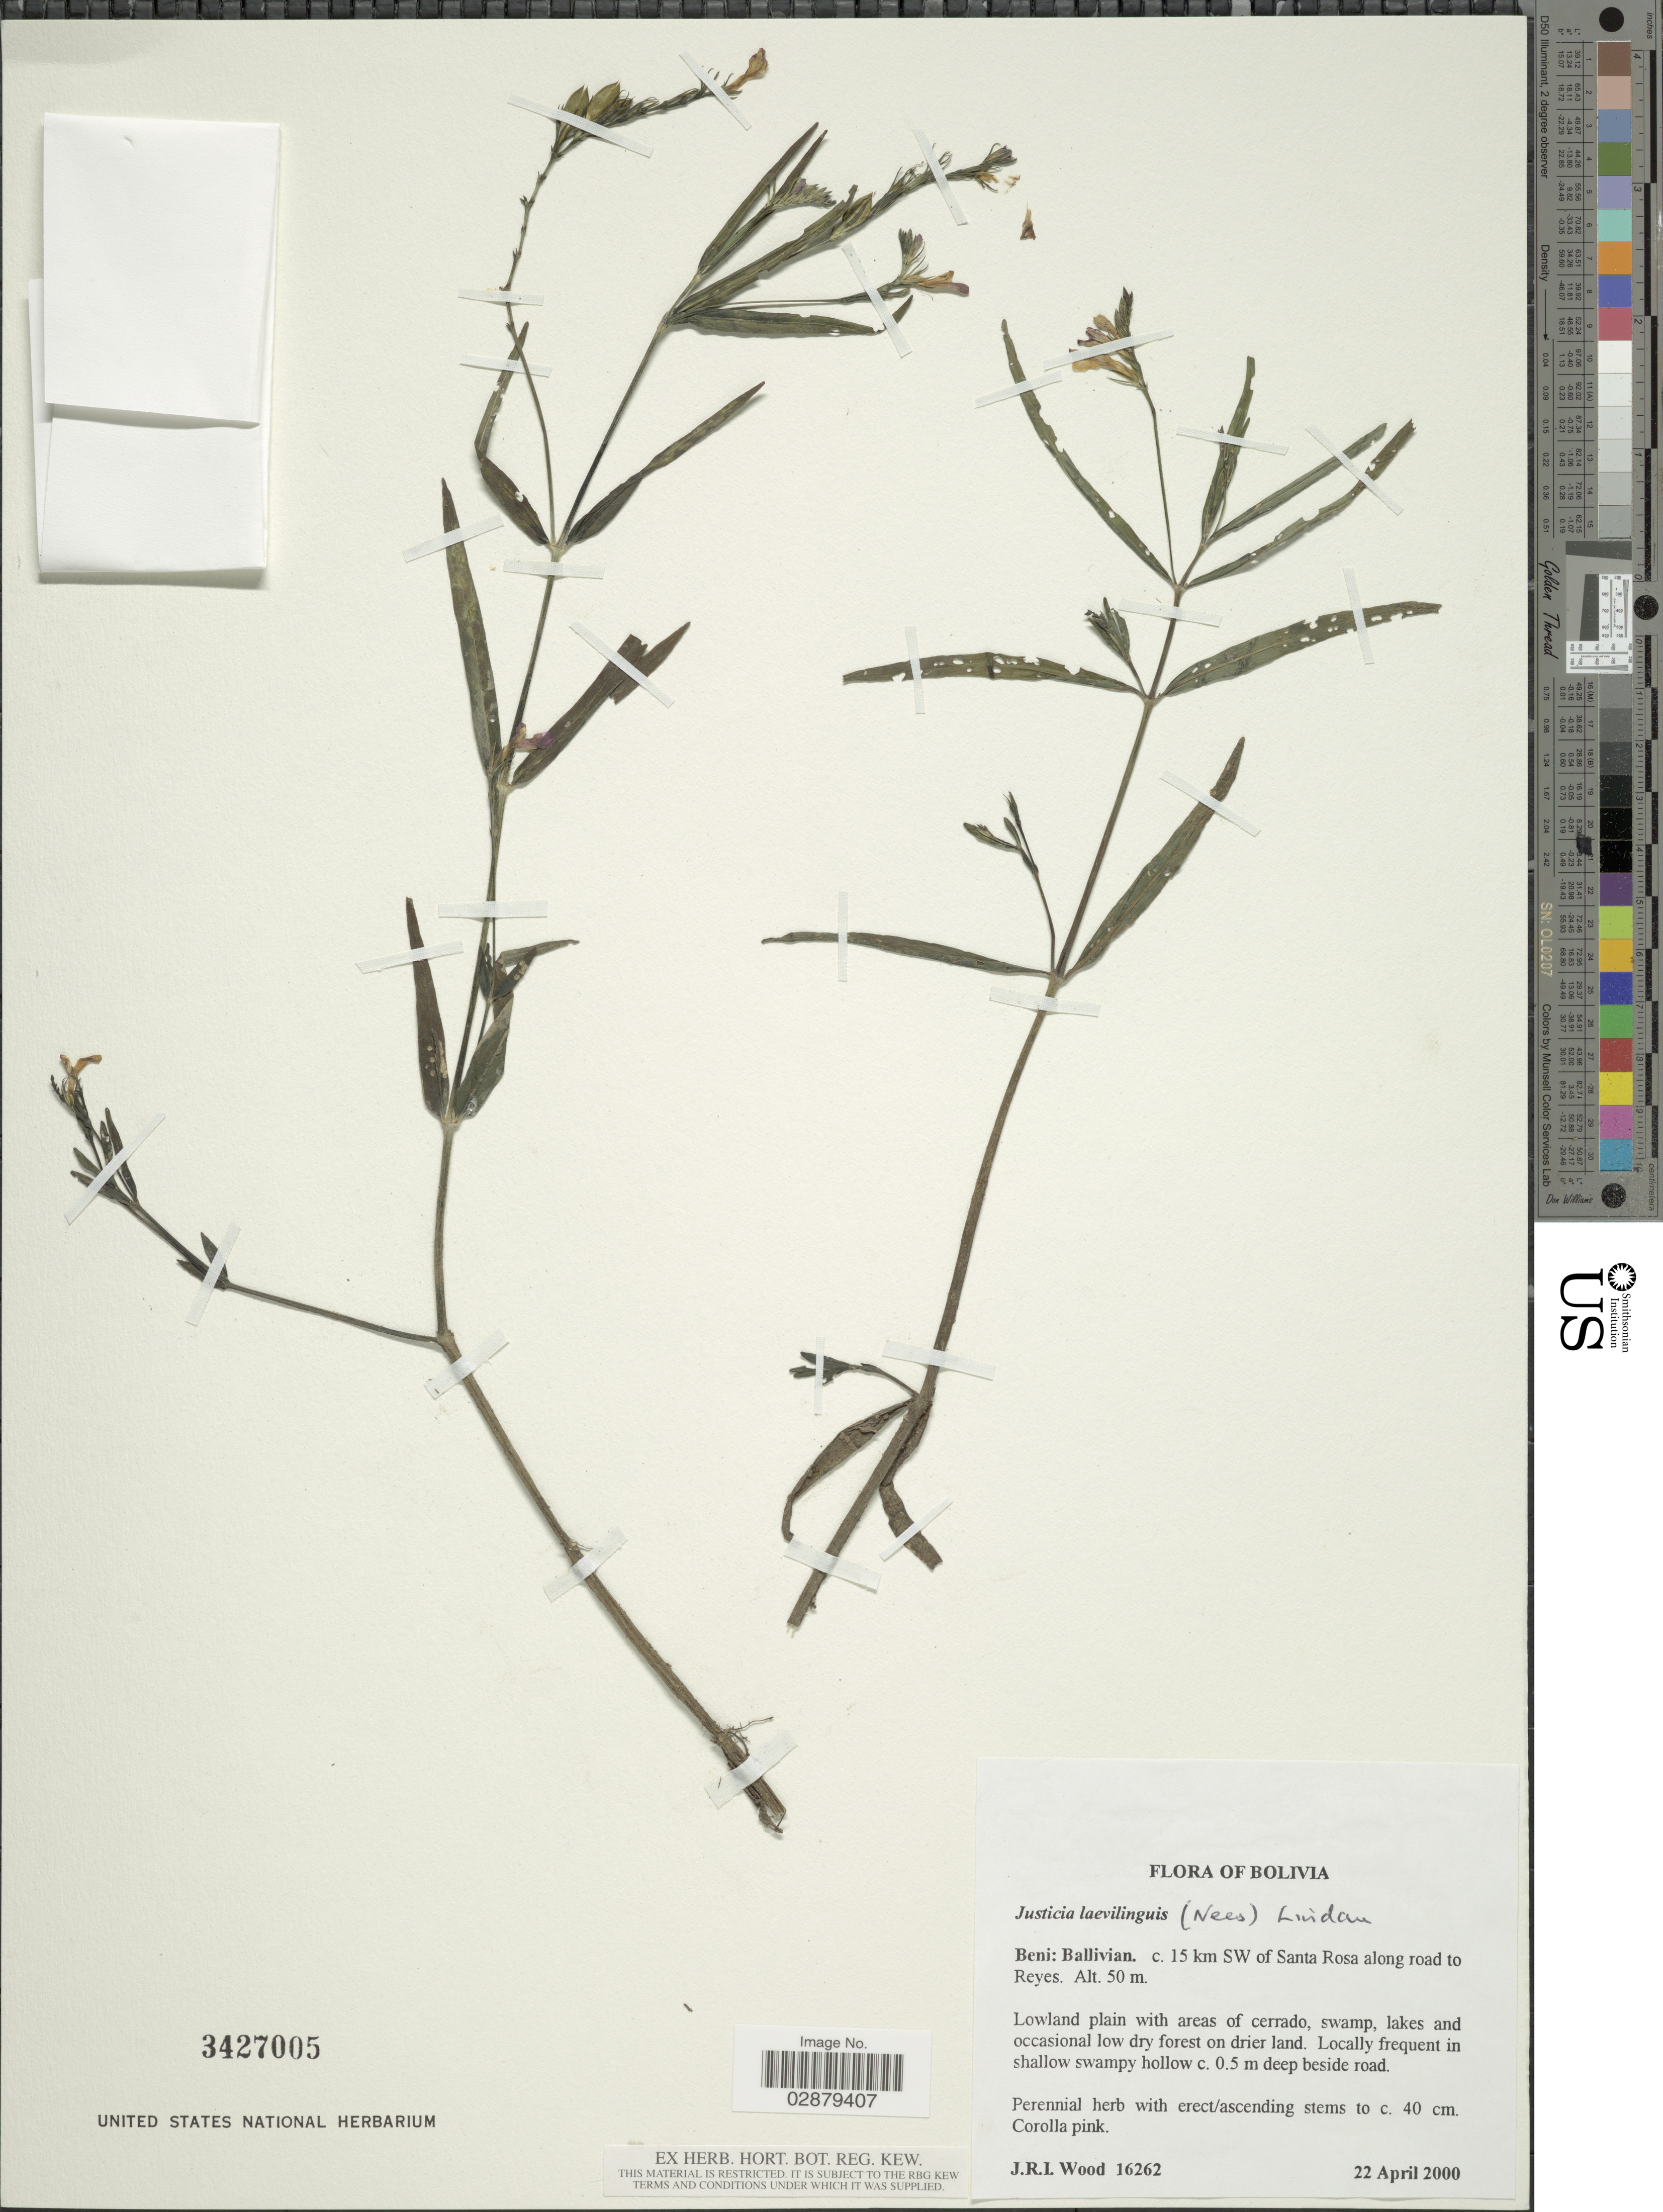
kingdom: Plantae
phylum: Tracheophyta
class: Magnoliopsida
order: Lamiales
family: Acanthaceae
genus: Justicia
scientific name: Justicia laevilinguis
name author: (Nees) Lindau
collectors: J. R. I. Wood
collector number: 16262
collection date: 2000-04-22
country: Bolivia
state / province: Beni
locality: Ballivian. c. 15 km SW of Santa Rosa along road to Reyes.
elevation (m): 50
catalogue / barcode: US 3427005